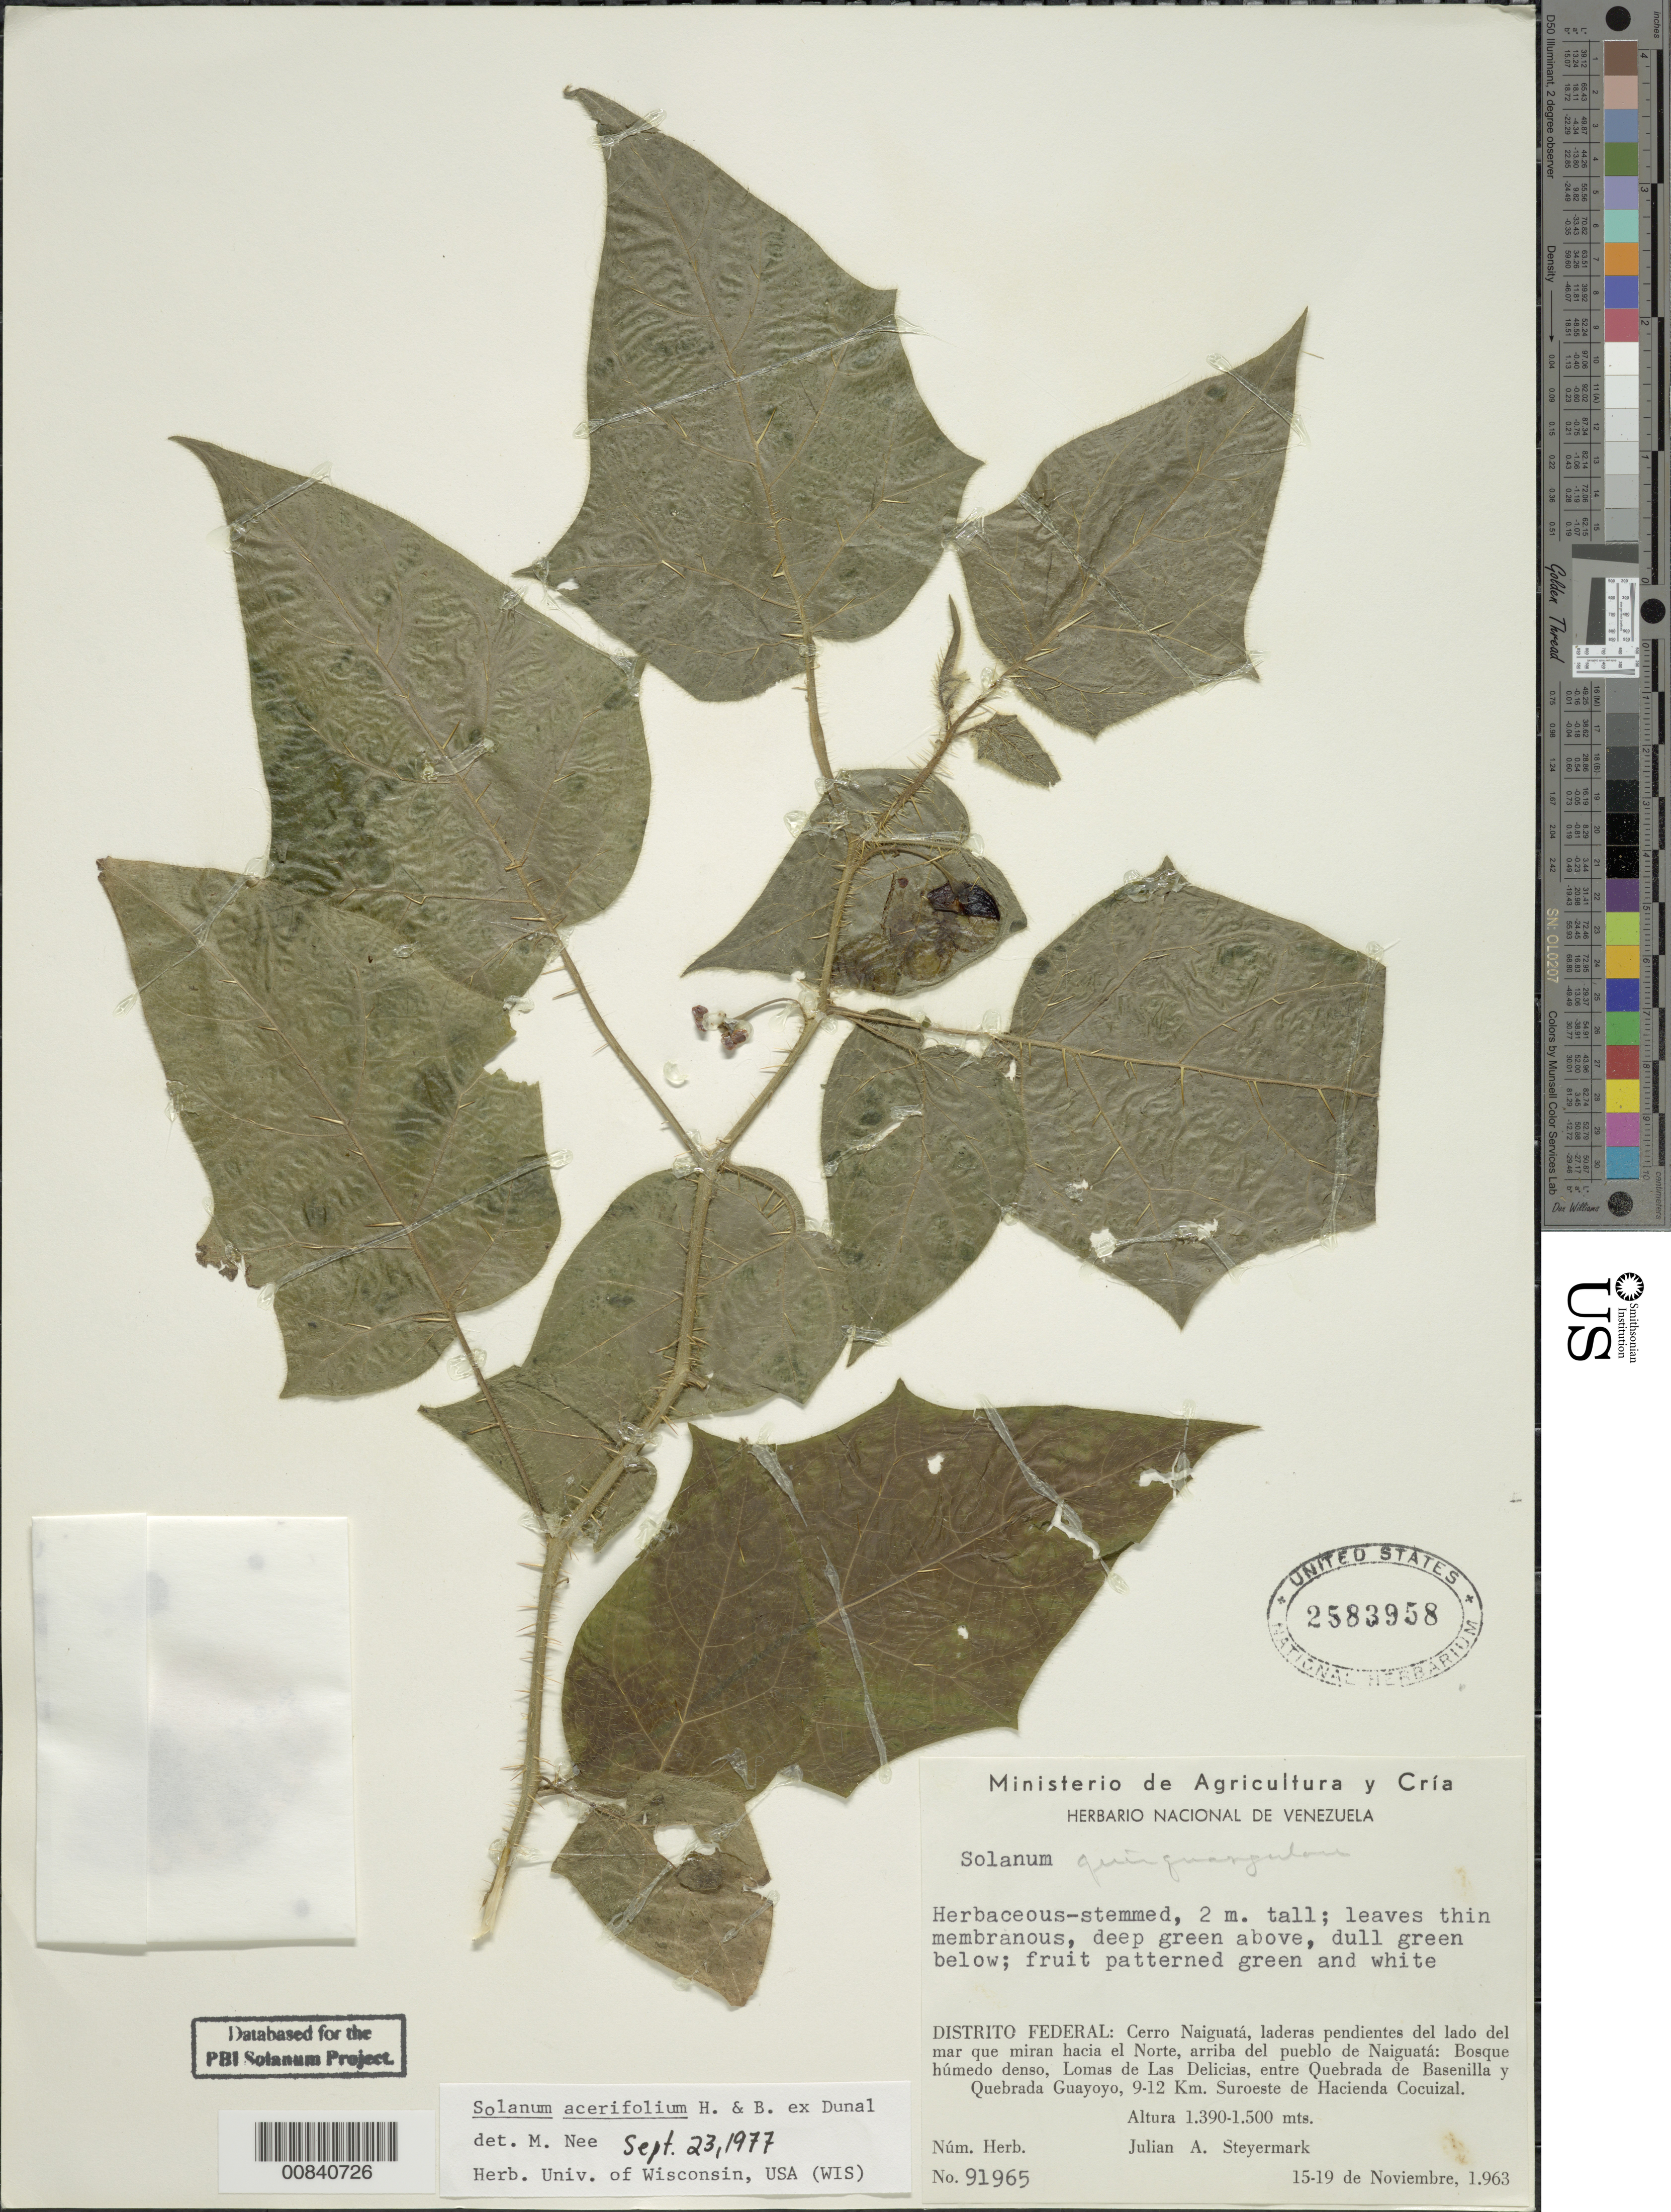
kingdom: Plantae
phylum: Tracheophyta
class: Magnoliopsida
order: Solanales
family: Solanaceae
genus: Solanum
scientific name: Solanum acerifolium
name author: Humb. & Bonpl. ex Dunal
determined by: Nee, Michael H.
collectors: J. Steyermark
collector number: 91965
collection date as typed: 15 Nov 1963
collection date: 1963-11-15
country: Venezuela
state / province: Distrito Federal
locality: Cerro Naiguata, laderas pendientes del lado del mar que miran hacia el Norte, arriba del pueblo de Naiguata. Lomas de Las Delicias, entre Quebrada de Basenilla y Quebrada Guayoyo, 9-12 km. Suroeste de Hacienda Cocuizal.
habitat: Bosque humedo denso.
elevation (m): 1390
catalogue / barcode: US 2583958